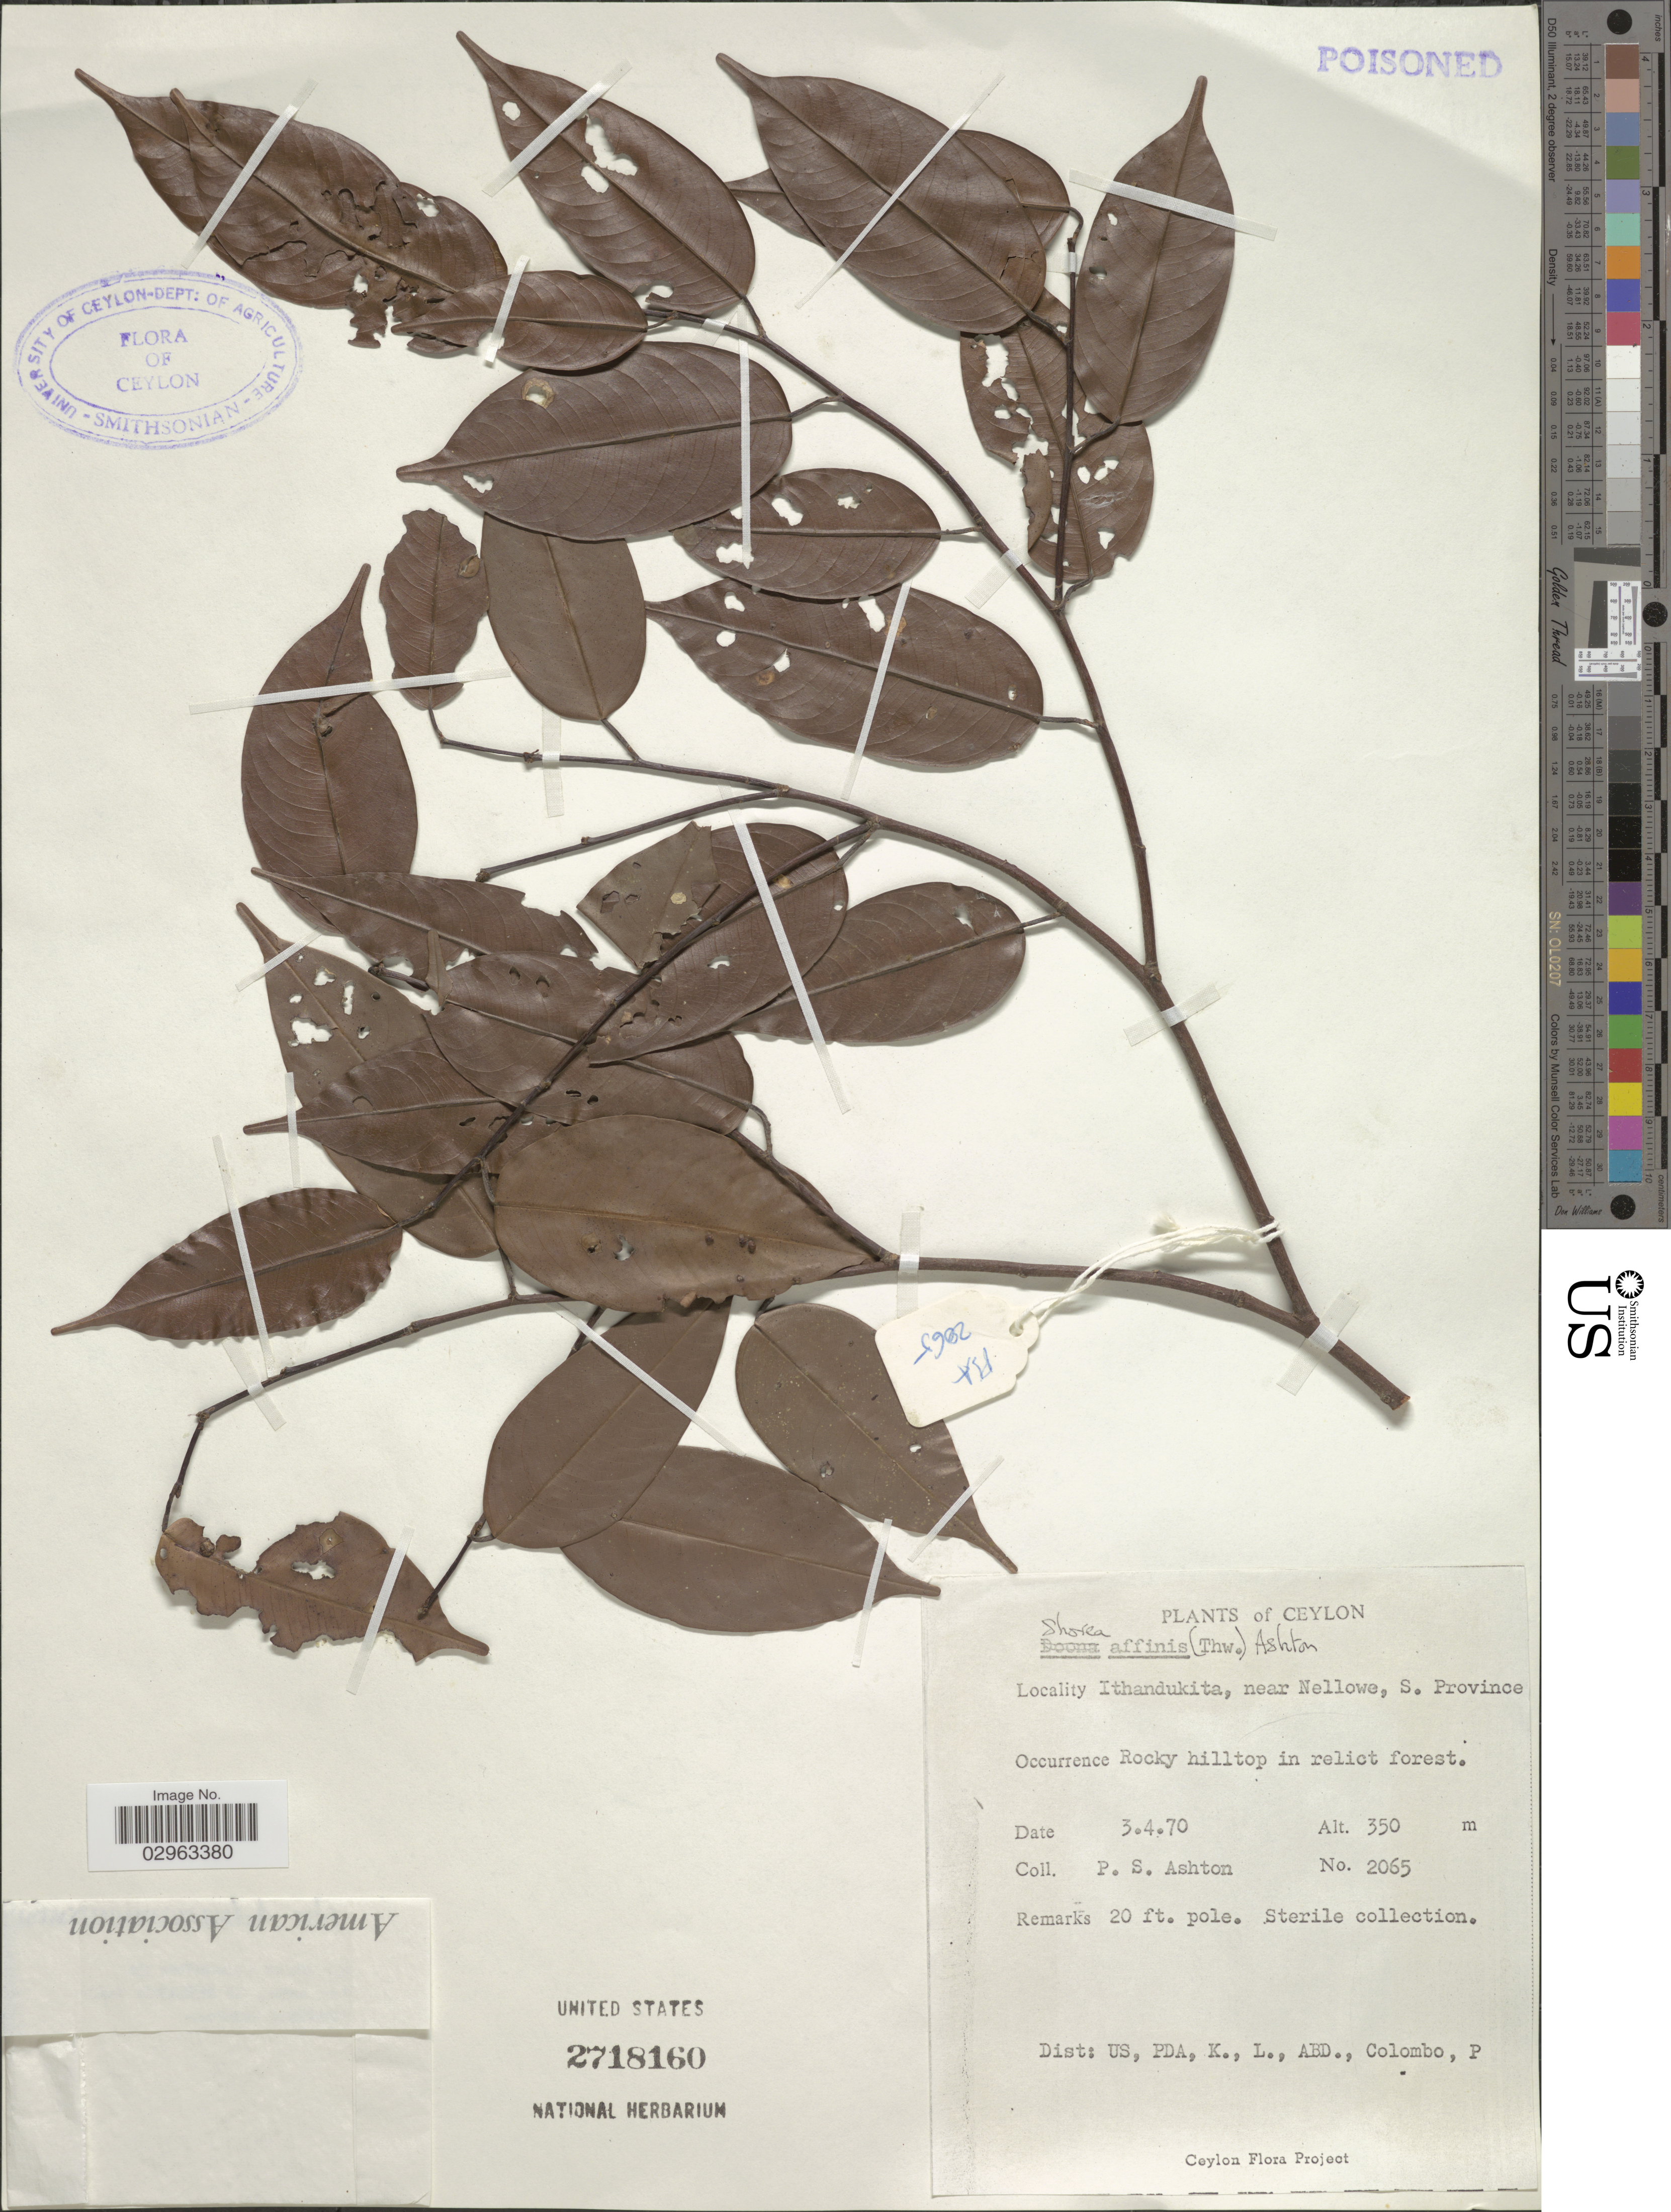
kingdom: Plantae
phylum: Tracheophyta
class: Magnoliopsida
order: Malvales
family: Dipterocarpaceae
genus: Doona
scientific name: Doona affinis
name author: Thwaites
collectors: P. S. Ashton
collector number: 2065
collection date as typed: Transcribed d/m/y: 3/4/70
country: Sri Lanka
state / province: Southern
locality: Ceylon. Ithandukita, near Nellowe, S. Province.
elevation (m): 350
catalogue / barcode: US 2718160